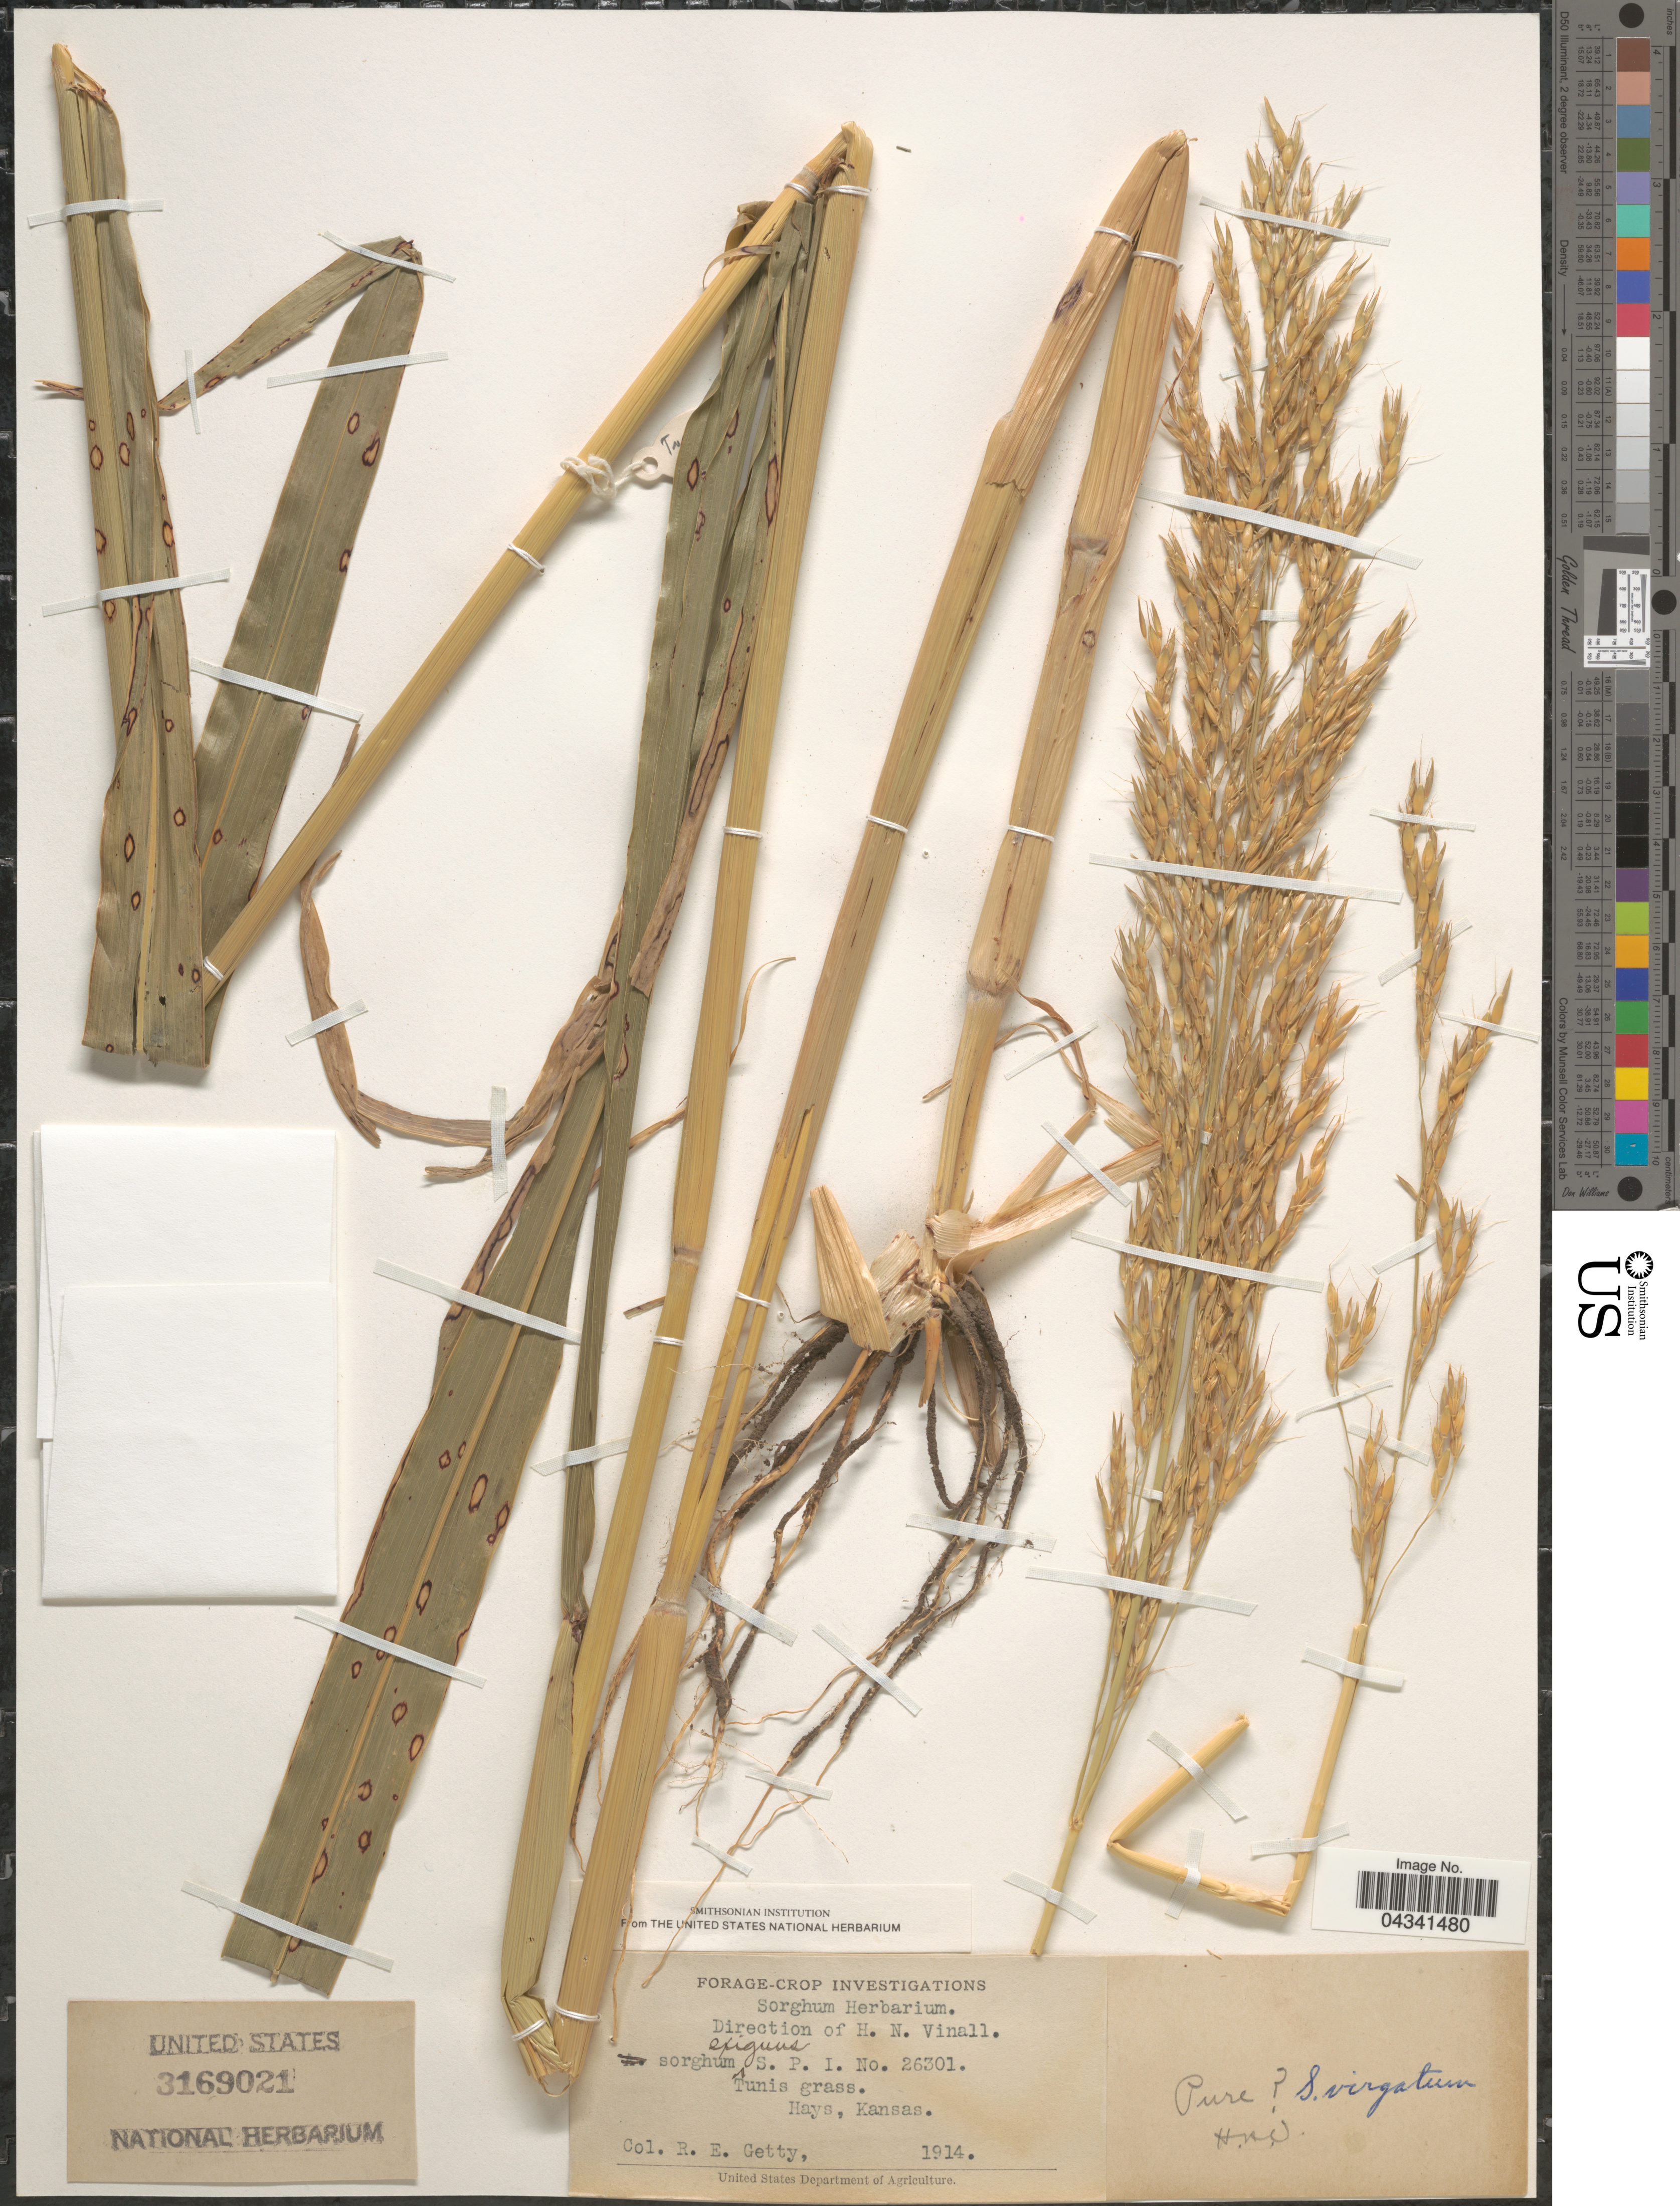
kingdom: Plantae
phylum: Tracheophyta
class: Liliopsida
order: Poales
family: Poaceae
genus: Sorghum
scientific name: Sorghum halepense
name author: (L.) Pers.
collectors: R. Getty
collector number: S.P.I. 26301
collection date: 1914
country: United States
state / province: Kansas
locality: Hays.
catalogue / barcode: US 3169021